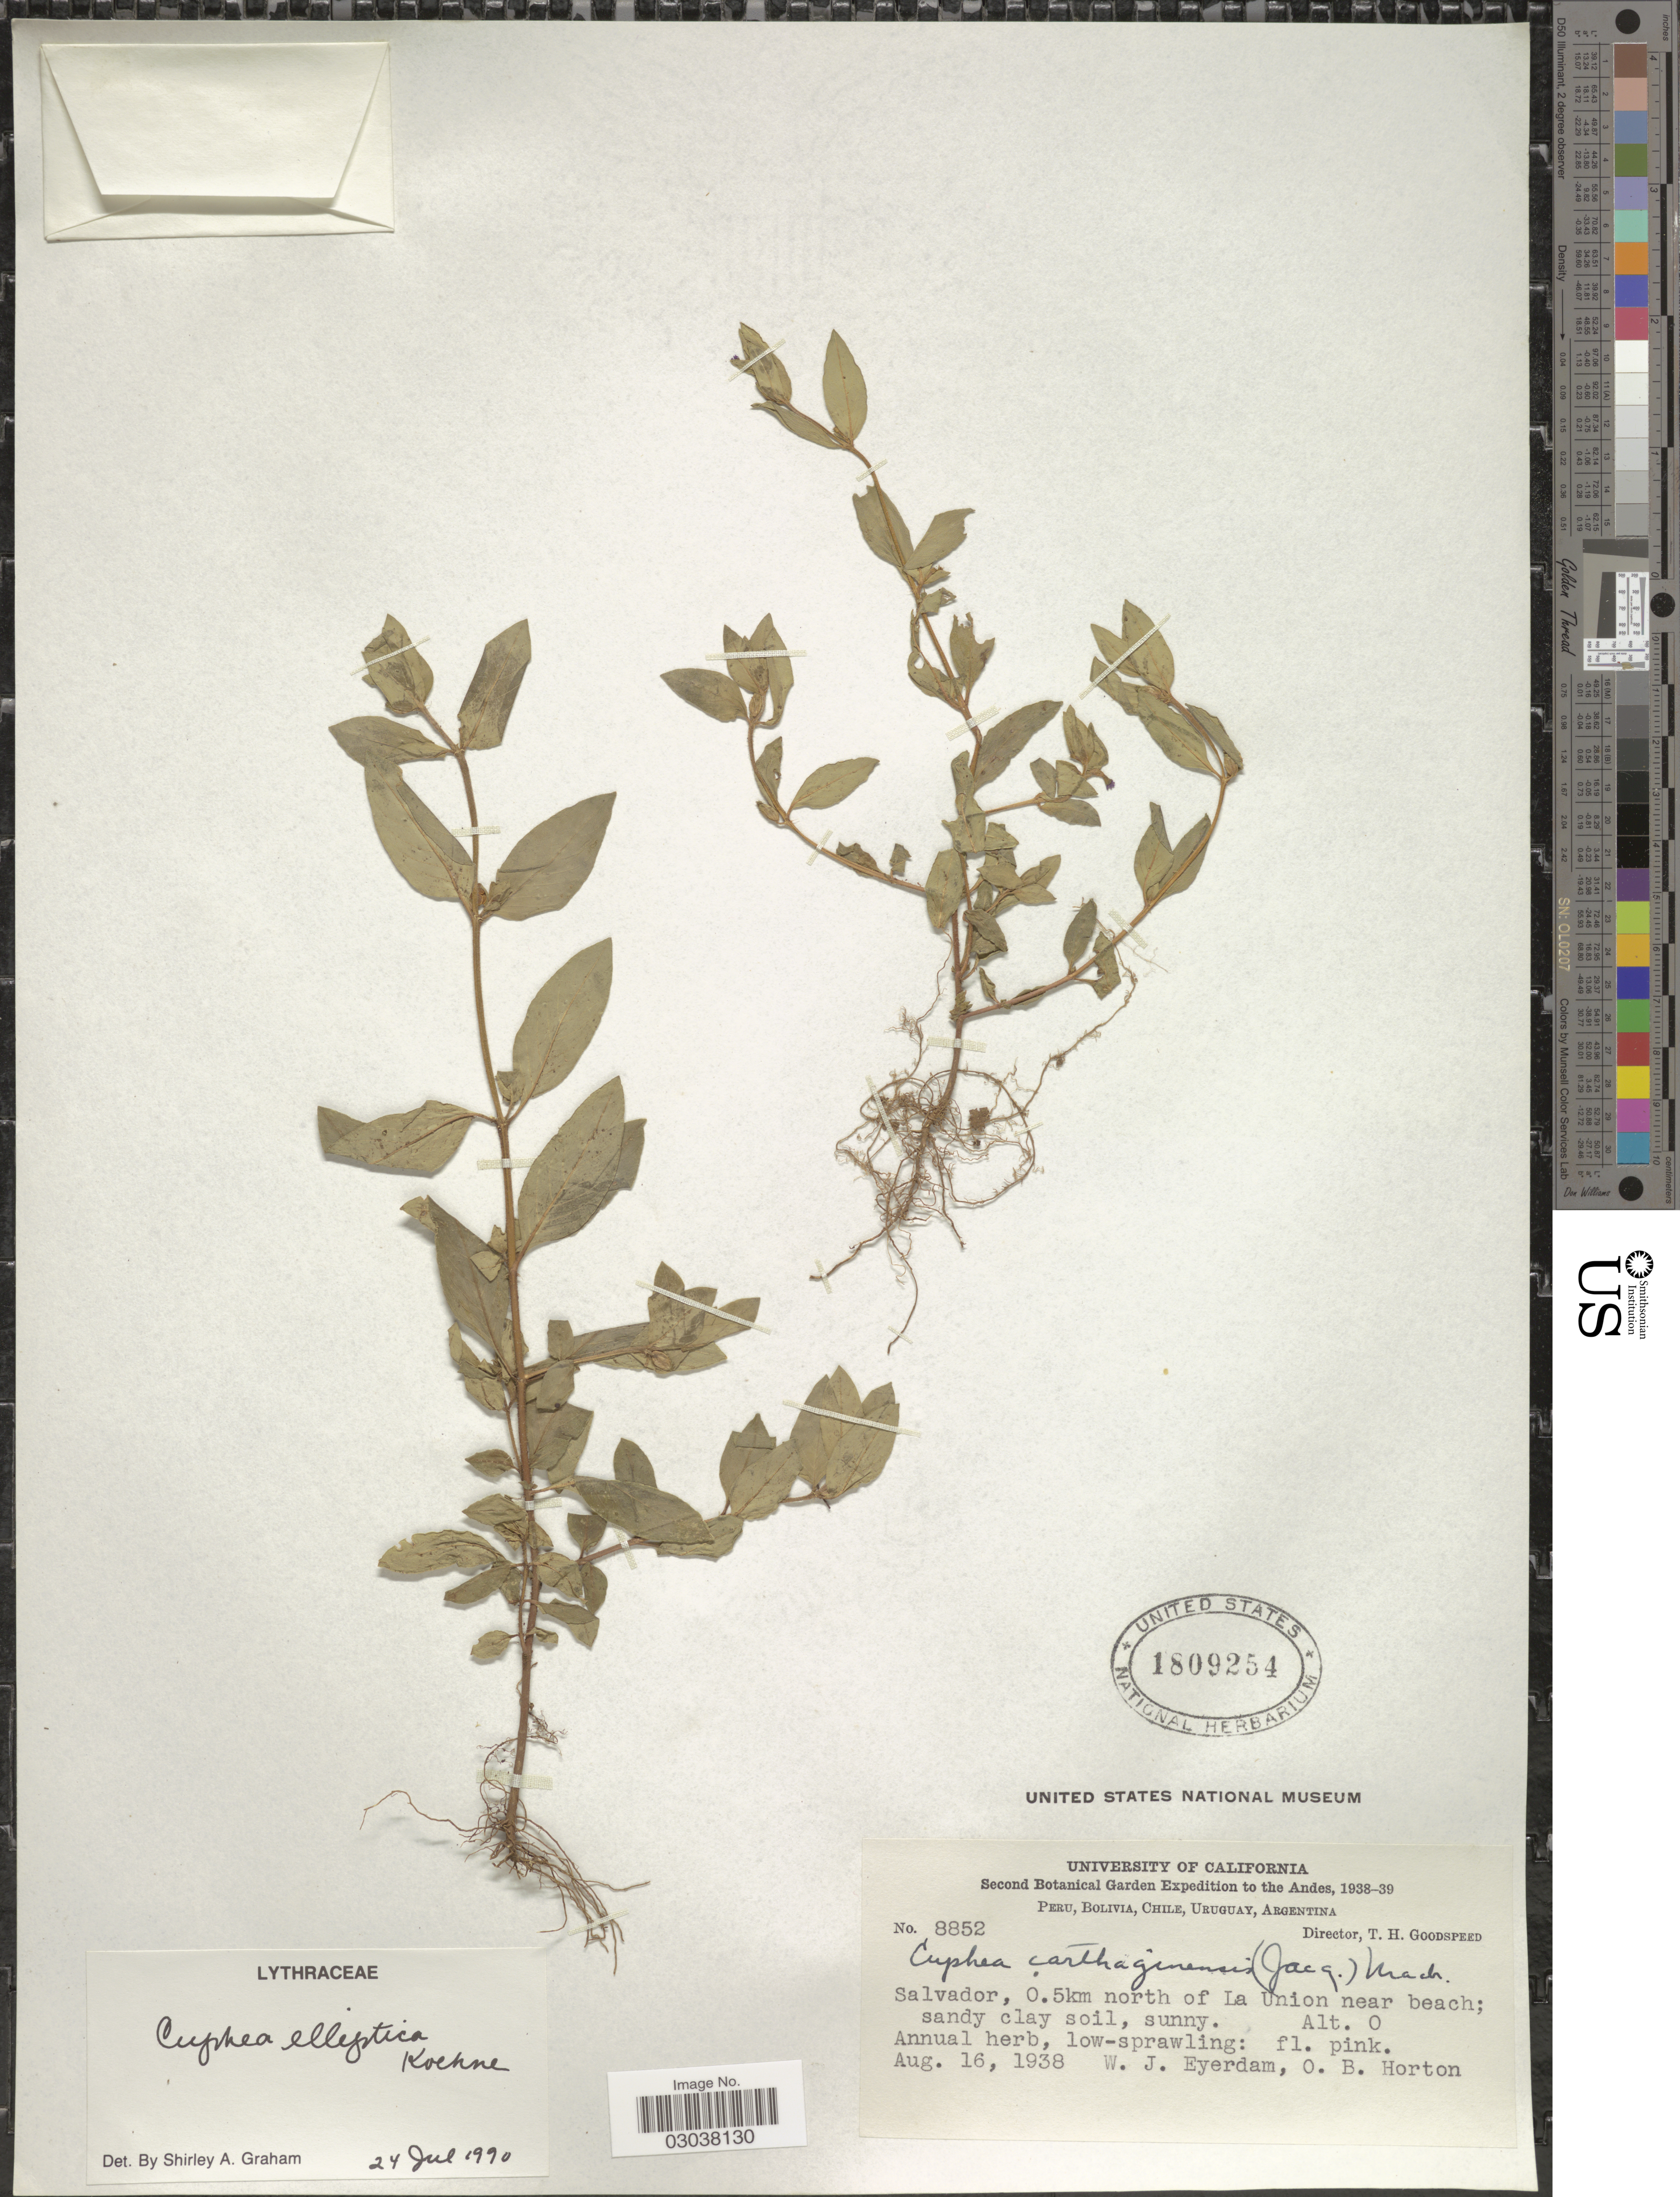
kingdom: Plantae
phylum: Tracheophyta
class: Magnoliopsida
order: Myrtales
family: Lythraceae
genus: Cuphea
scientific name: Cuphea elliptica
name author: Koehne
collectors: W. J. Eyerdam & O. B. Horton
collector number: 8852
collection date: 1938-08-16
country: El Salvador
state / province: La Union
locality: The Andes. Salvador, 0.5km north of La Union near beach.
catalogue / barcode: US 1809254